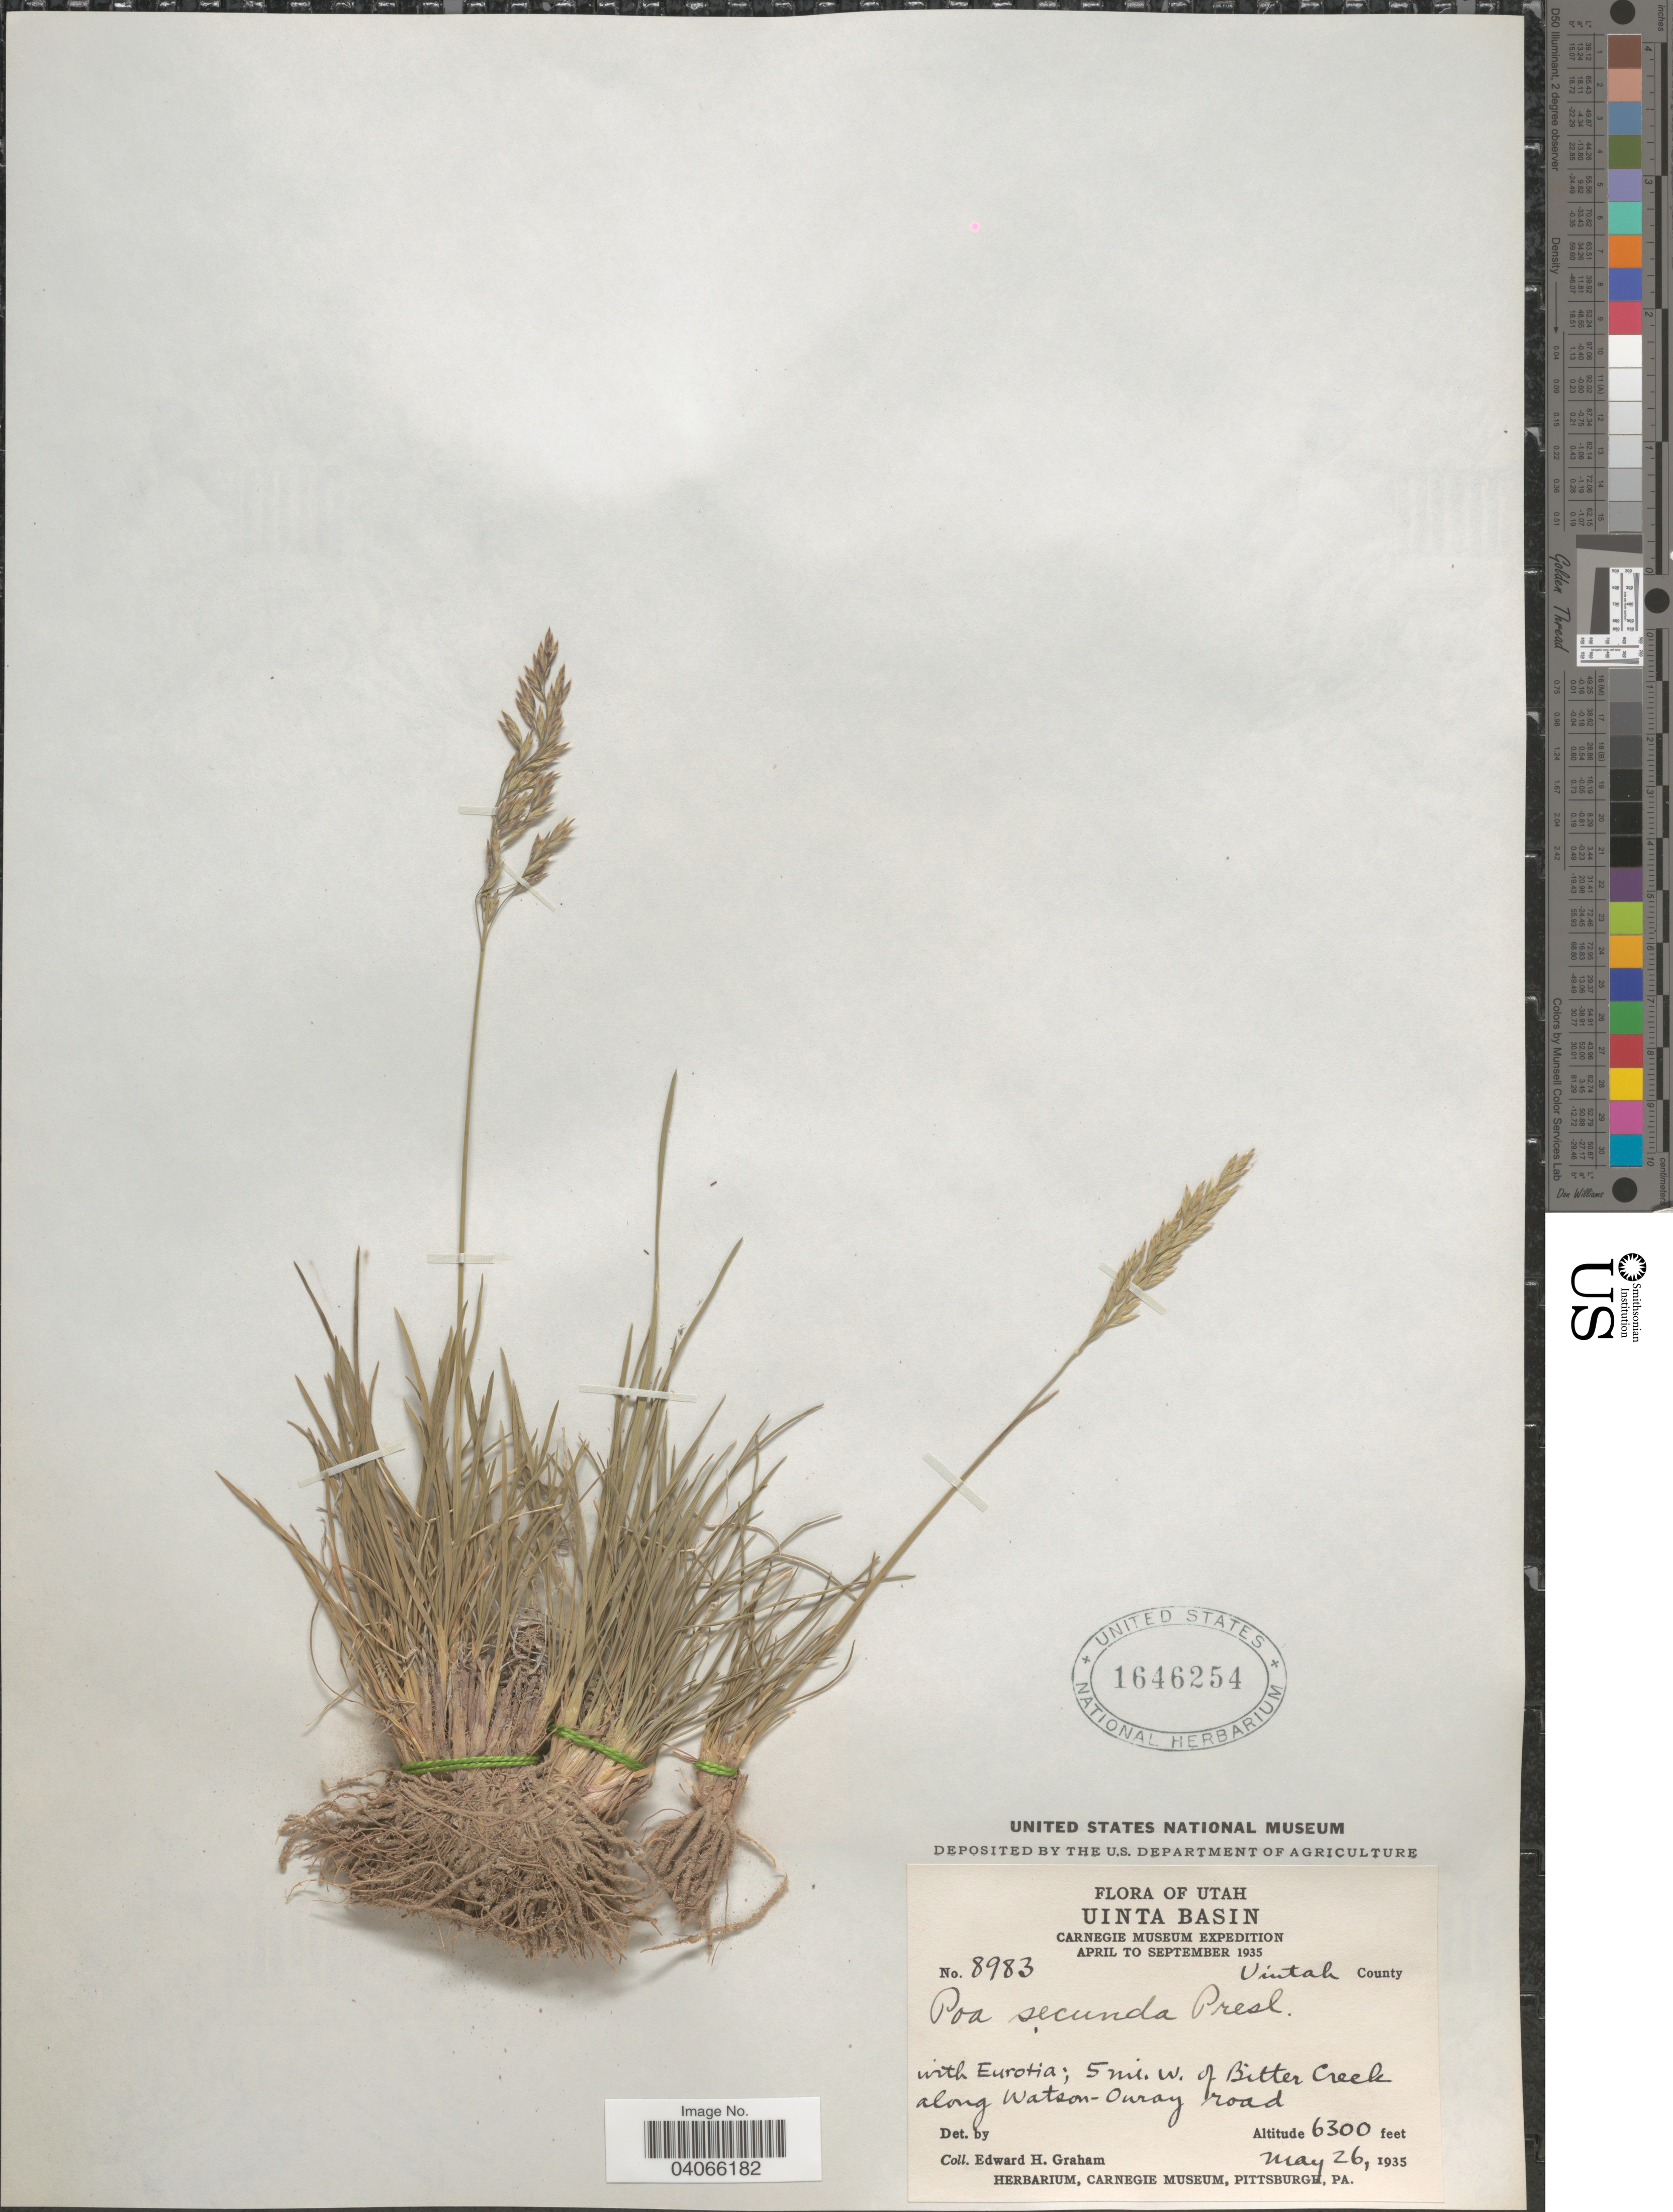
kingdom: Plantae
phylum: Tracheophyta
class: Liliopsida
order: Poales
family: Poaceae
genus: Poa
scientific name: Poa secunda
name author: J. Presl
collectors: E. H. Graham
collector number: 8983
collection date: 1935-05-26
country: United States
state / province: Utah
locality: Uinta Basin. Carnegie Museum Expedition April to September 1935. Uintah County. 5 mi. W. of Bitter Creek along Watson-Ouray road.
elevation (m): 1920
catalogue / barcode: US 1646254